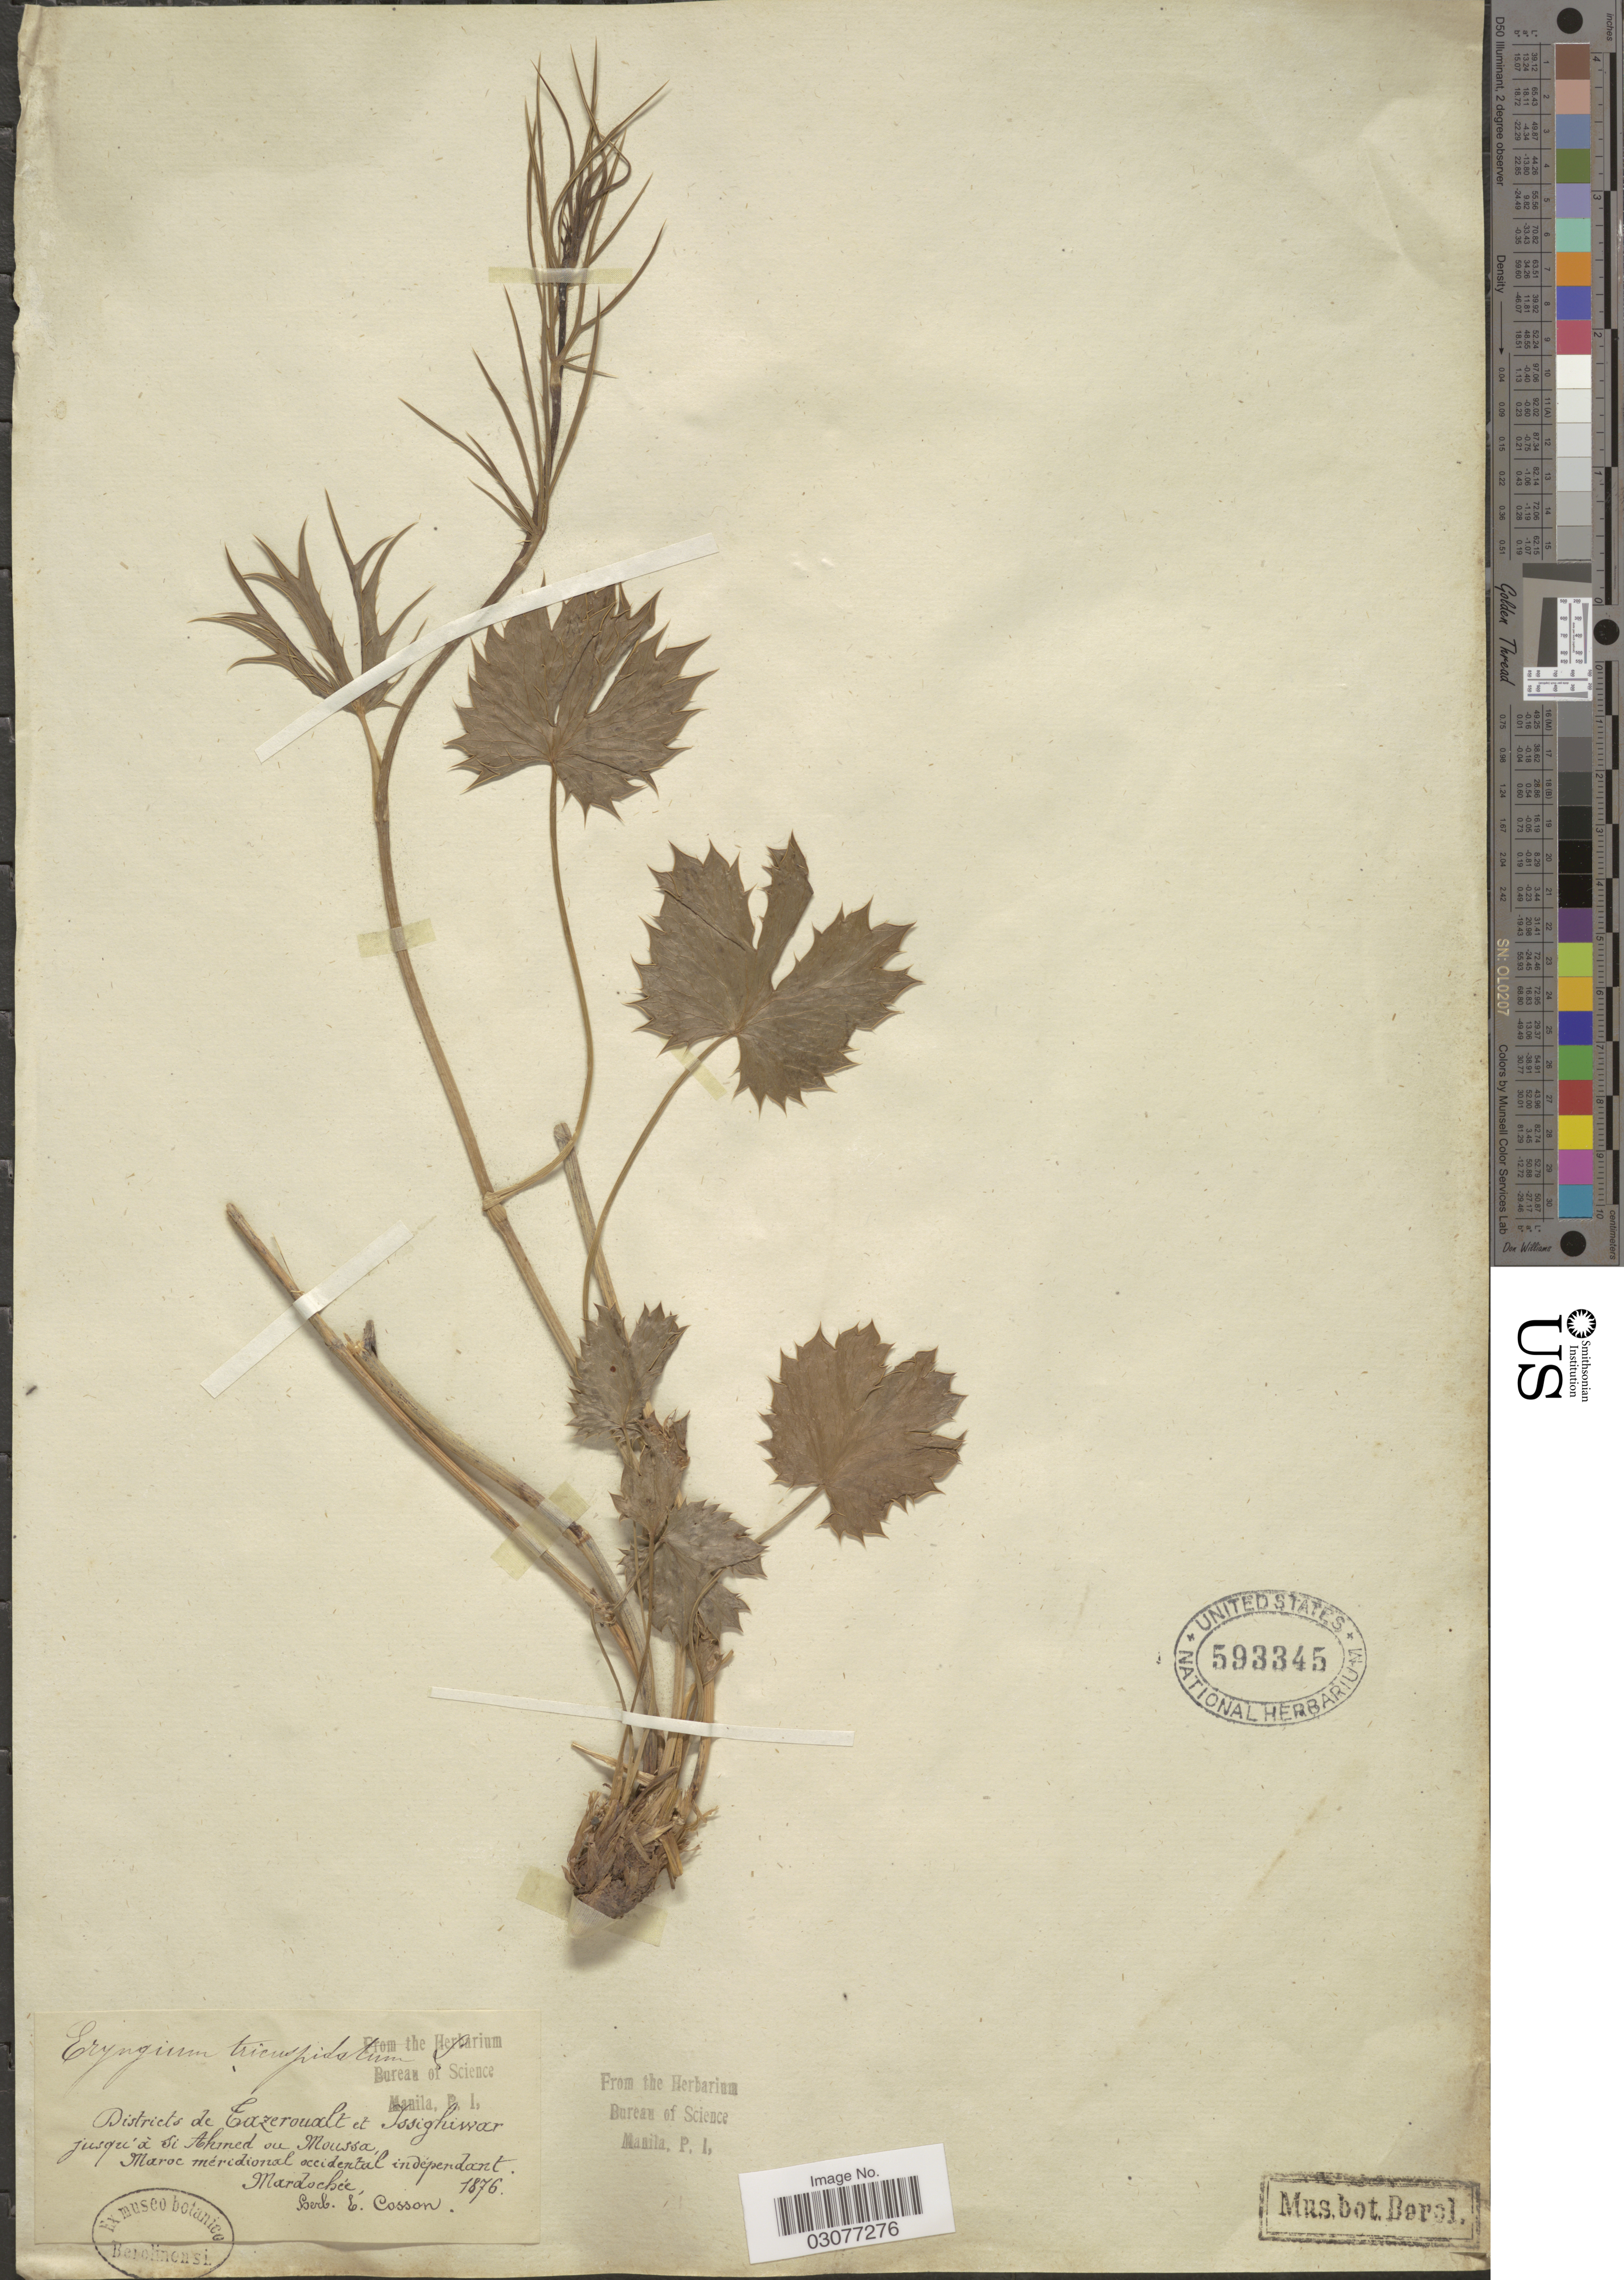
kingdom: Plantae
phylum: Tracheophyta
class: Magnoliopsida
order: Apiales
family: Apiaceae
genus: Eryngium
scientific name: Eryngium tricuspidatum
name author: L.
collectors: E. Cosson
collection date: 1876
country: Morocco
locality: Districts de Cazezouxlt et Issighiwar jusqú á Ahmed ou Moussa, Maroc meridional occidental independent. Mardochée.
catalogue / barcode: US 593345